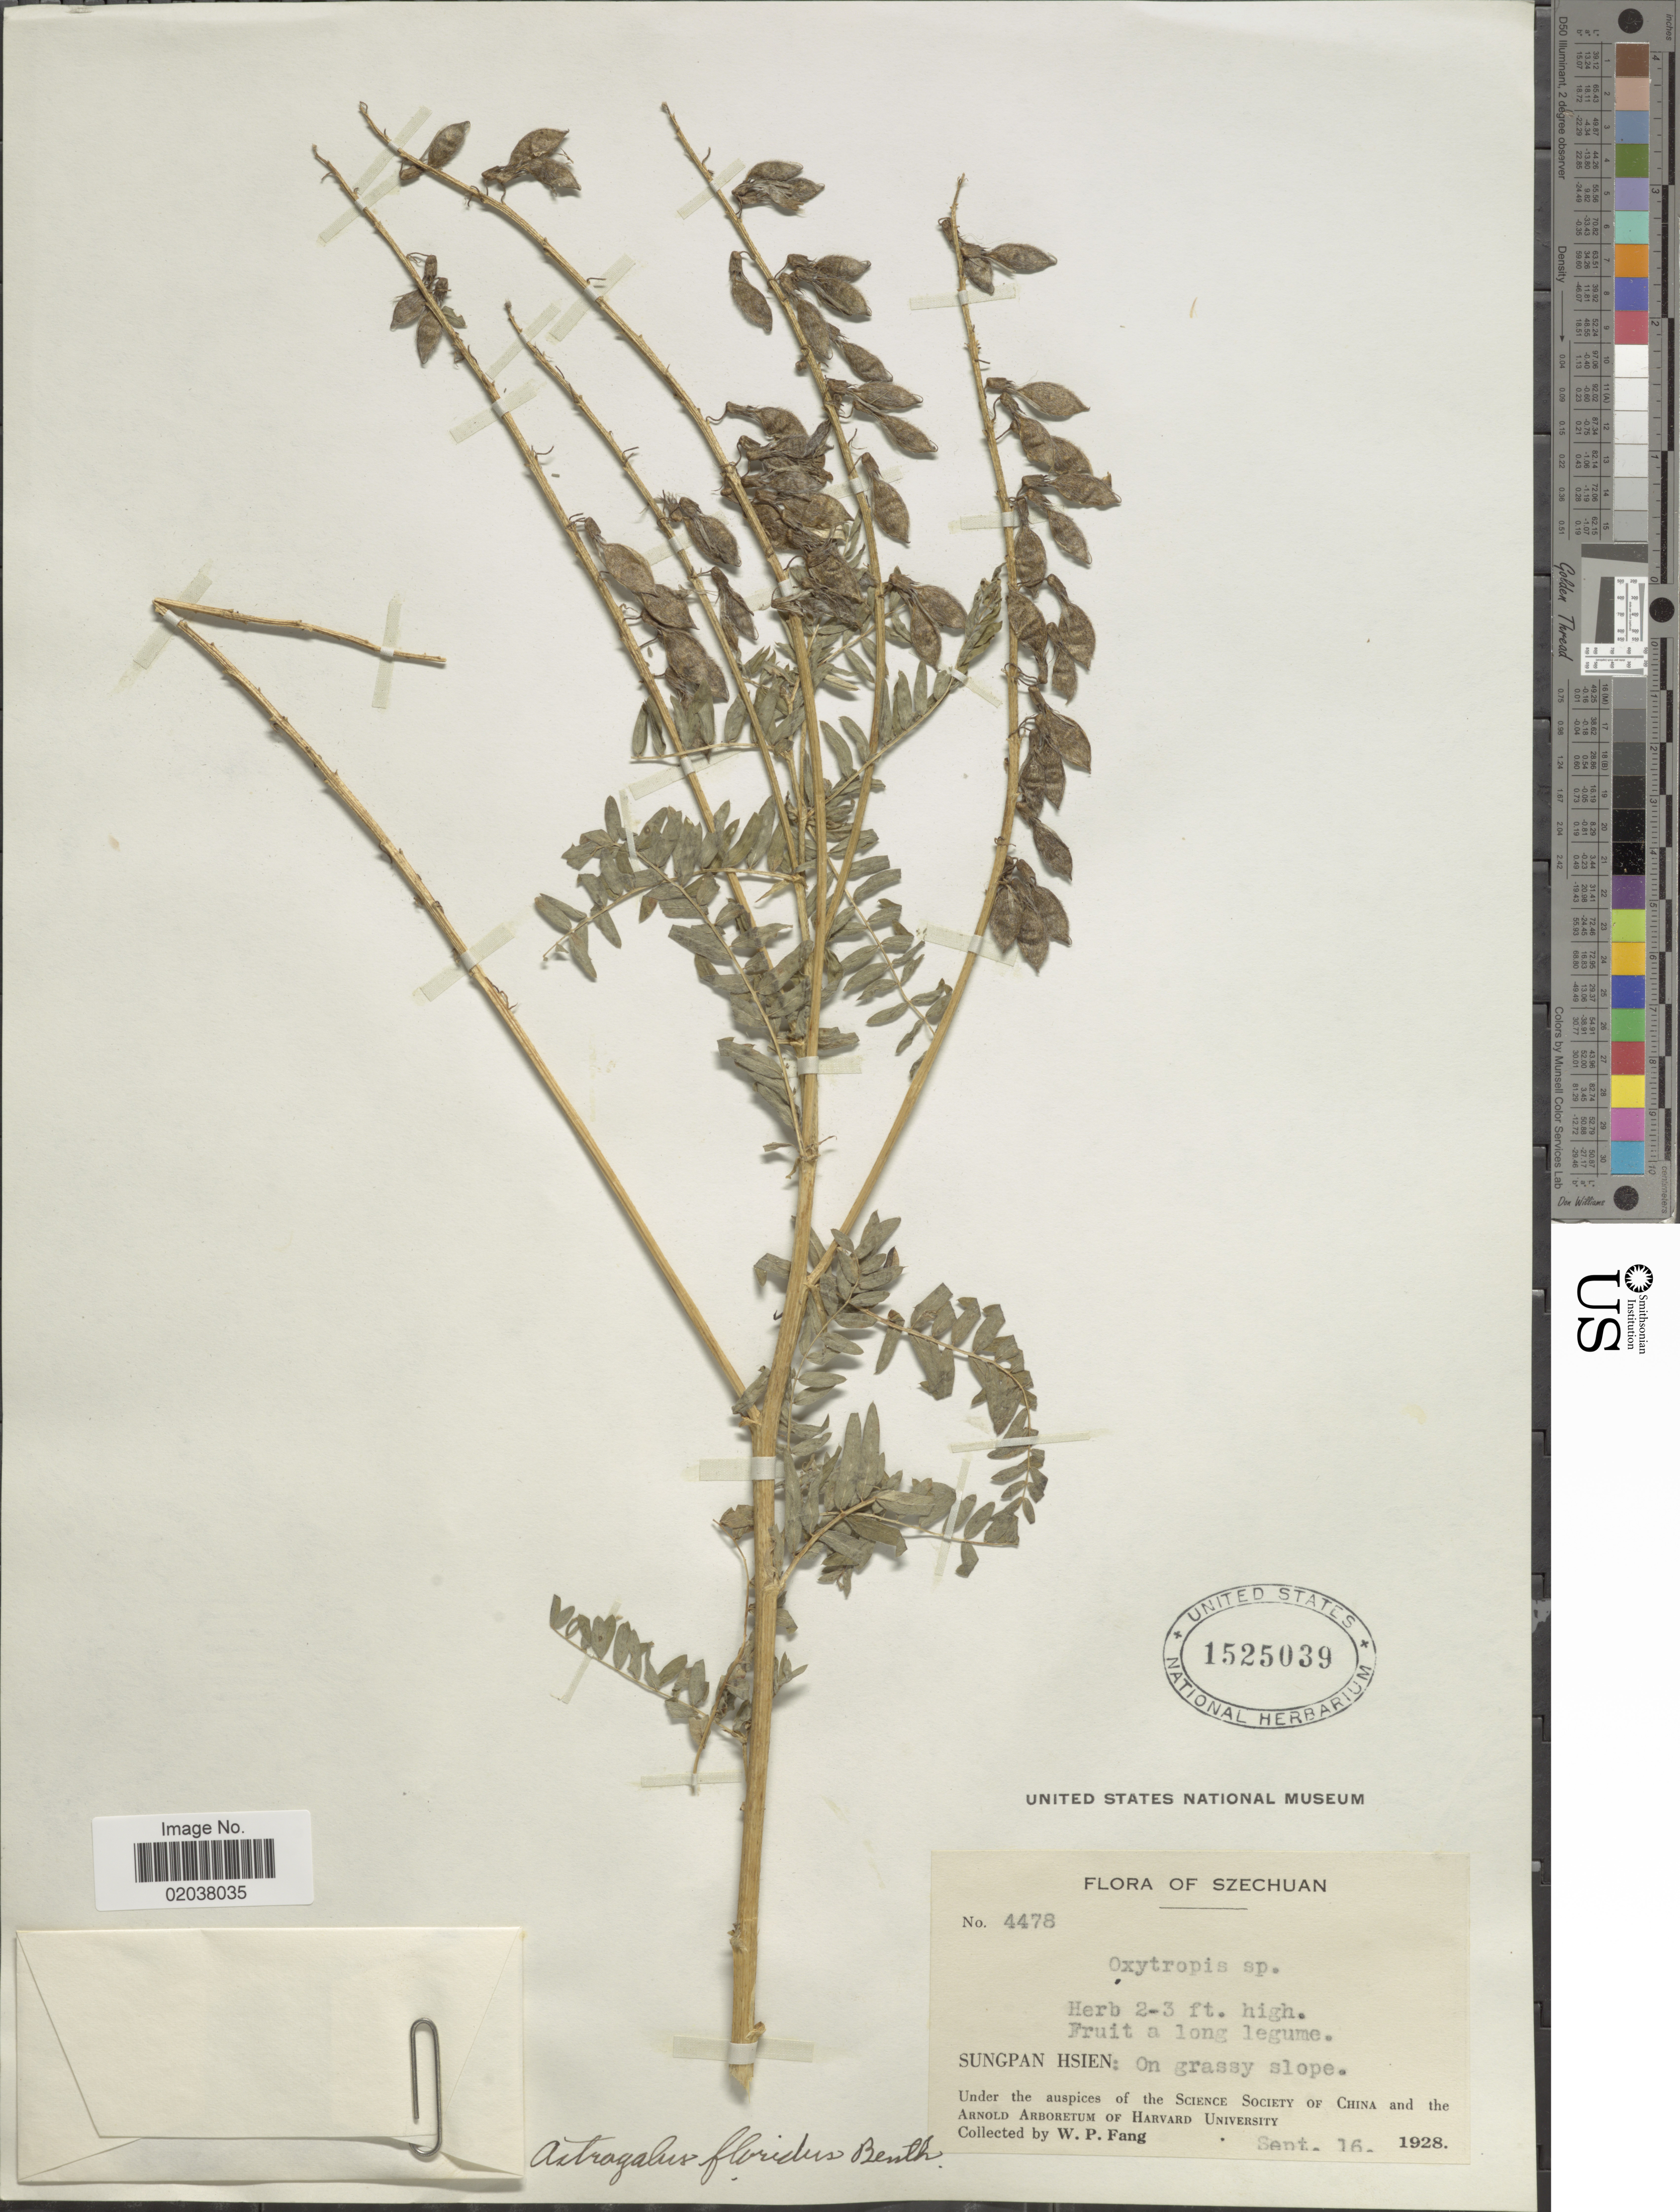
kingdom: Plantae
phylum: Tracheophyta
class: Magnoliopsida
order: Fabales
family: Fabaceae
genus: Astragalus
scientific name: Astragalus floridus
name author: Bunge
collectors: W. P. Fang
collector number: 4478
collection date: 1928-09-16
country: China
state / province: Sichuan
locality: Szechuan. Sungpan Hsien: On grassy slope.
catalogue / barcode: US 1525039